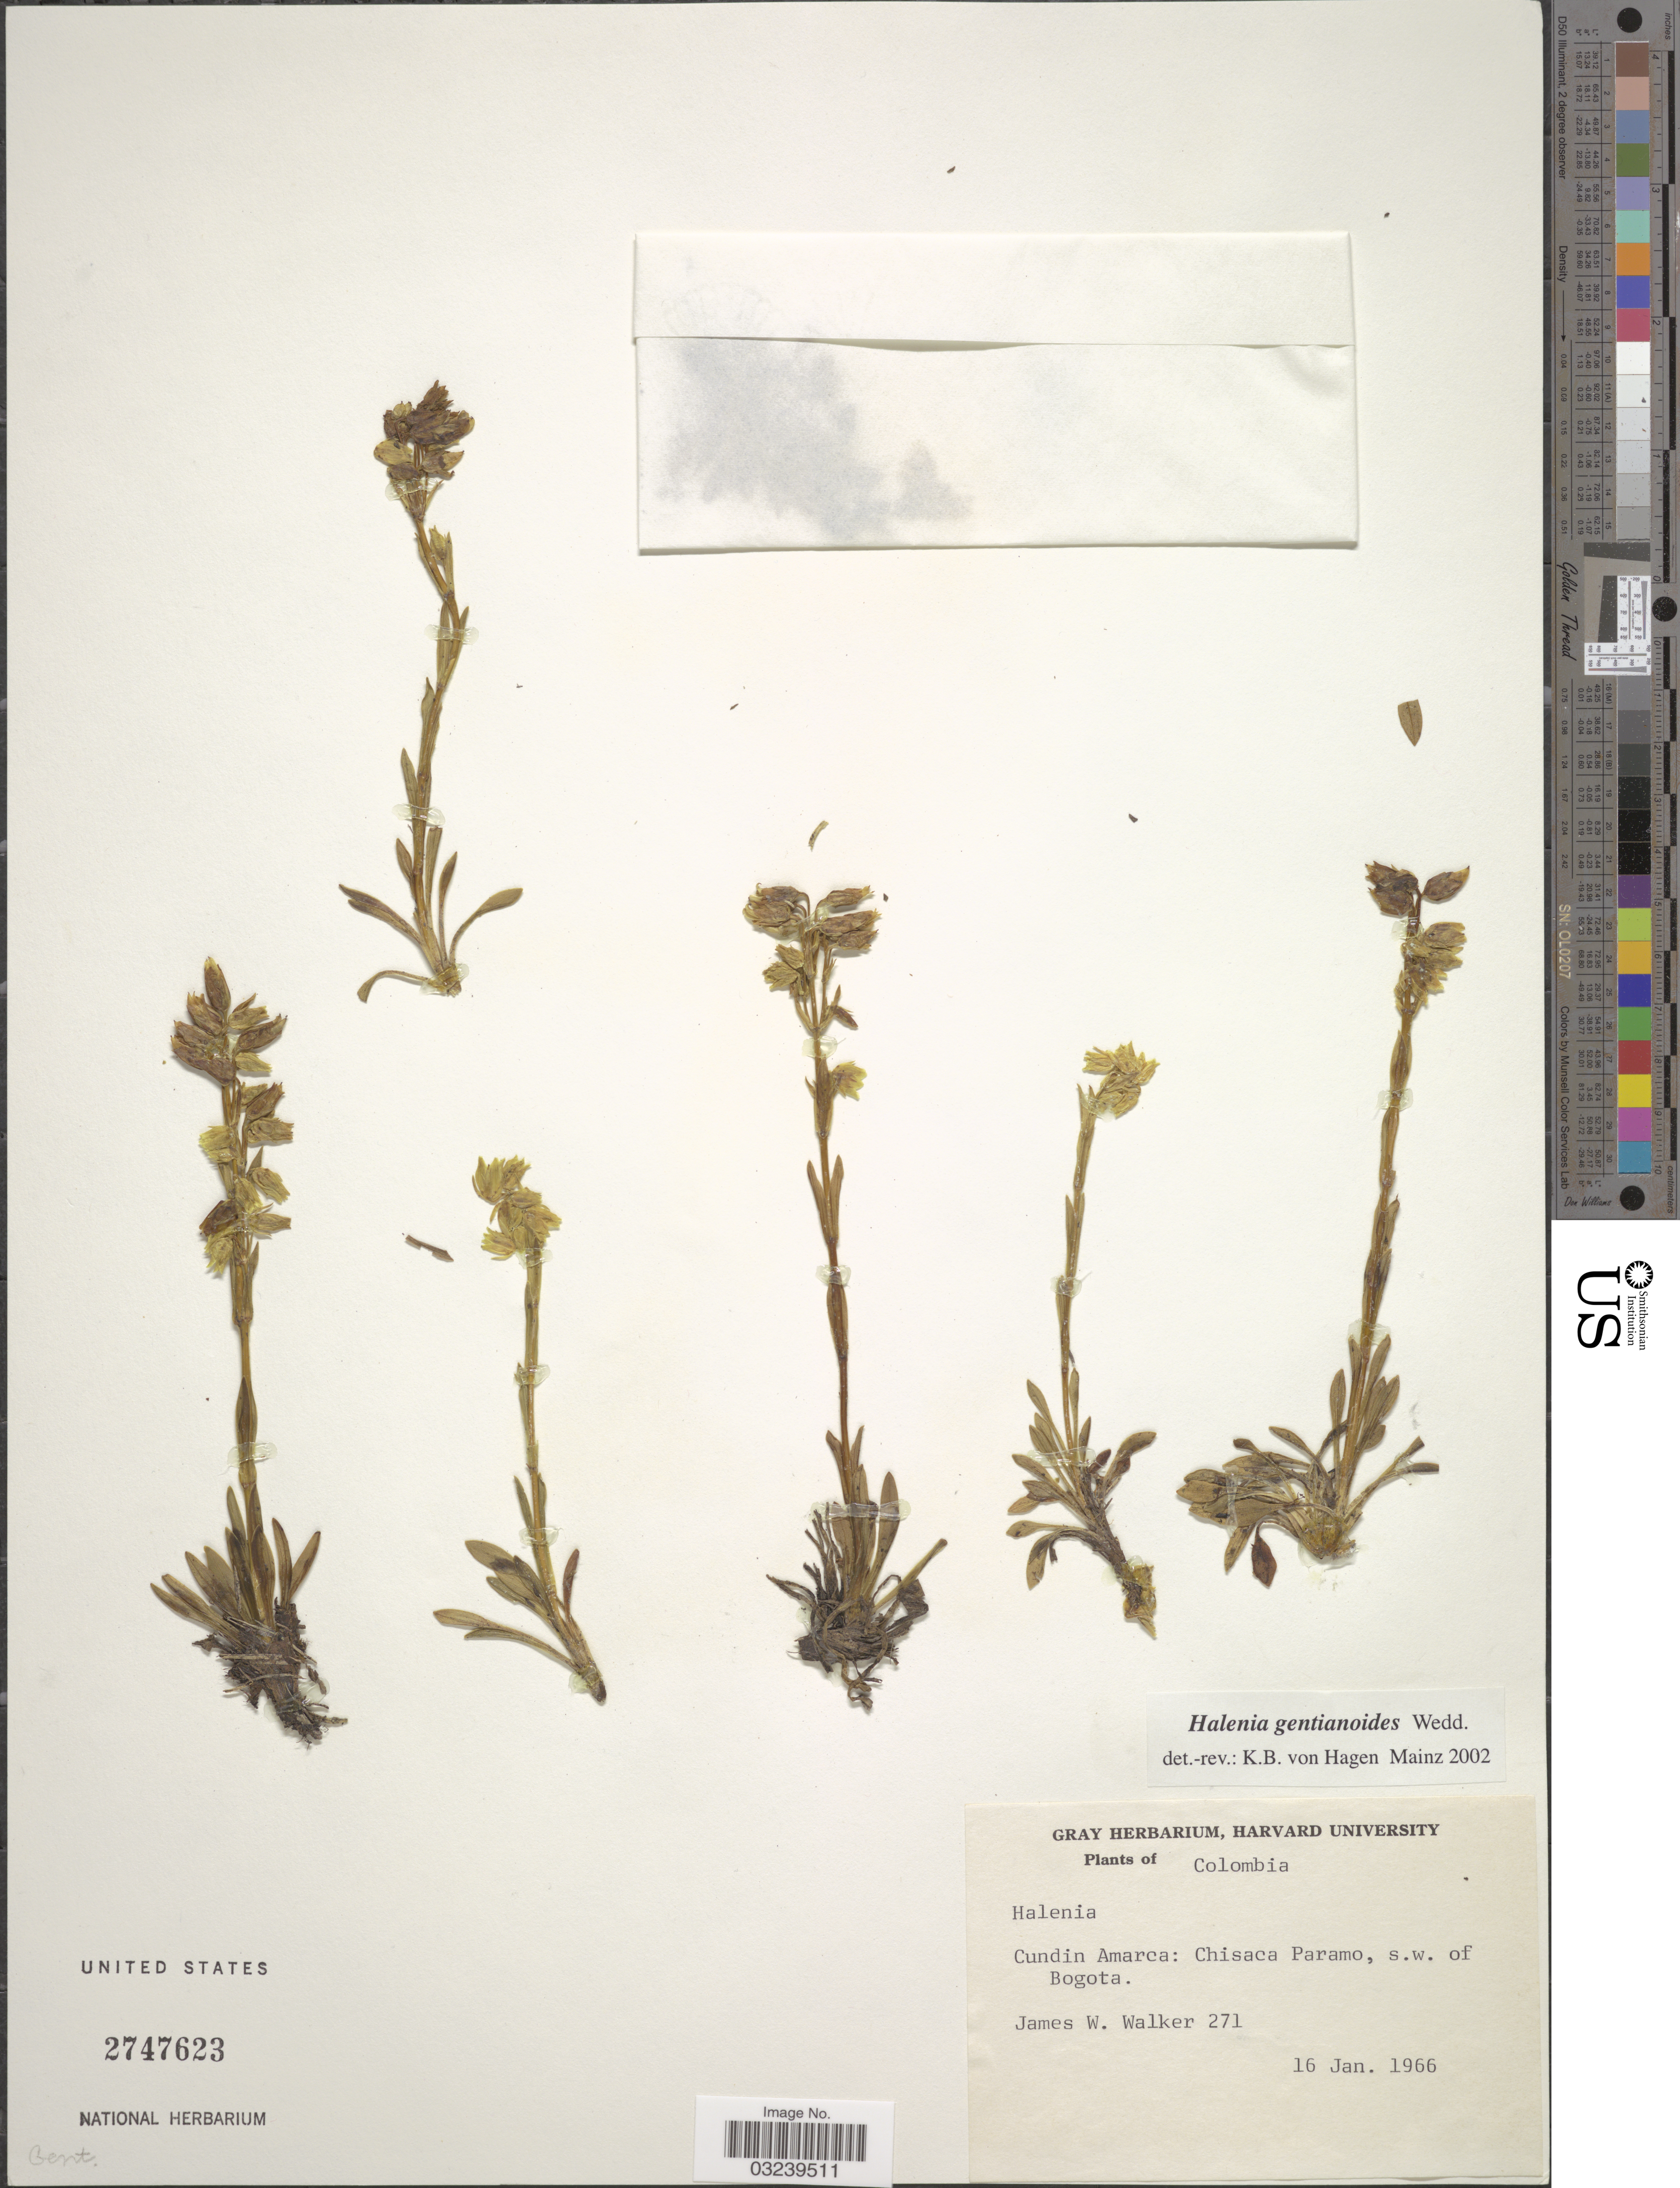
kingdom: Plantae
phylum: Tracheophyta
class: Magnoliopsida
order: Gentianales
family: Gentianaceae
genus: Halenia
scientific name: Halenia gentianoides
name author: Wedd.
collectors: J. W. Walker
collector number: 271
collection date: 1966-01-16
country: Colombia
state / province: Cundinamarca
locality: Cundin Amarca: Chisaca Paramo, s.w. of Bogota.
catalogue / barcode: US 2747623